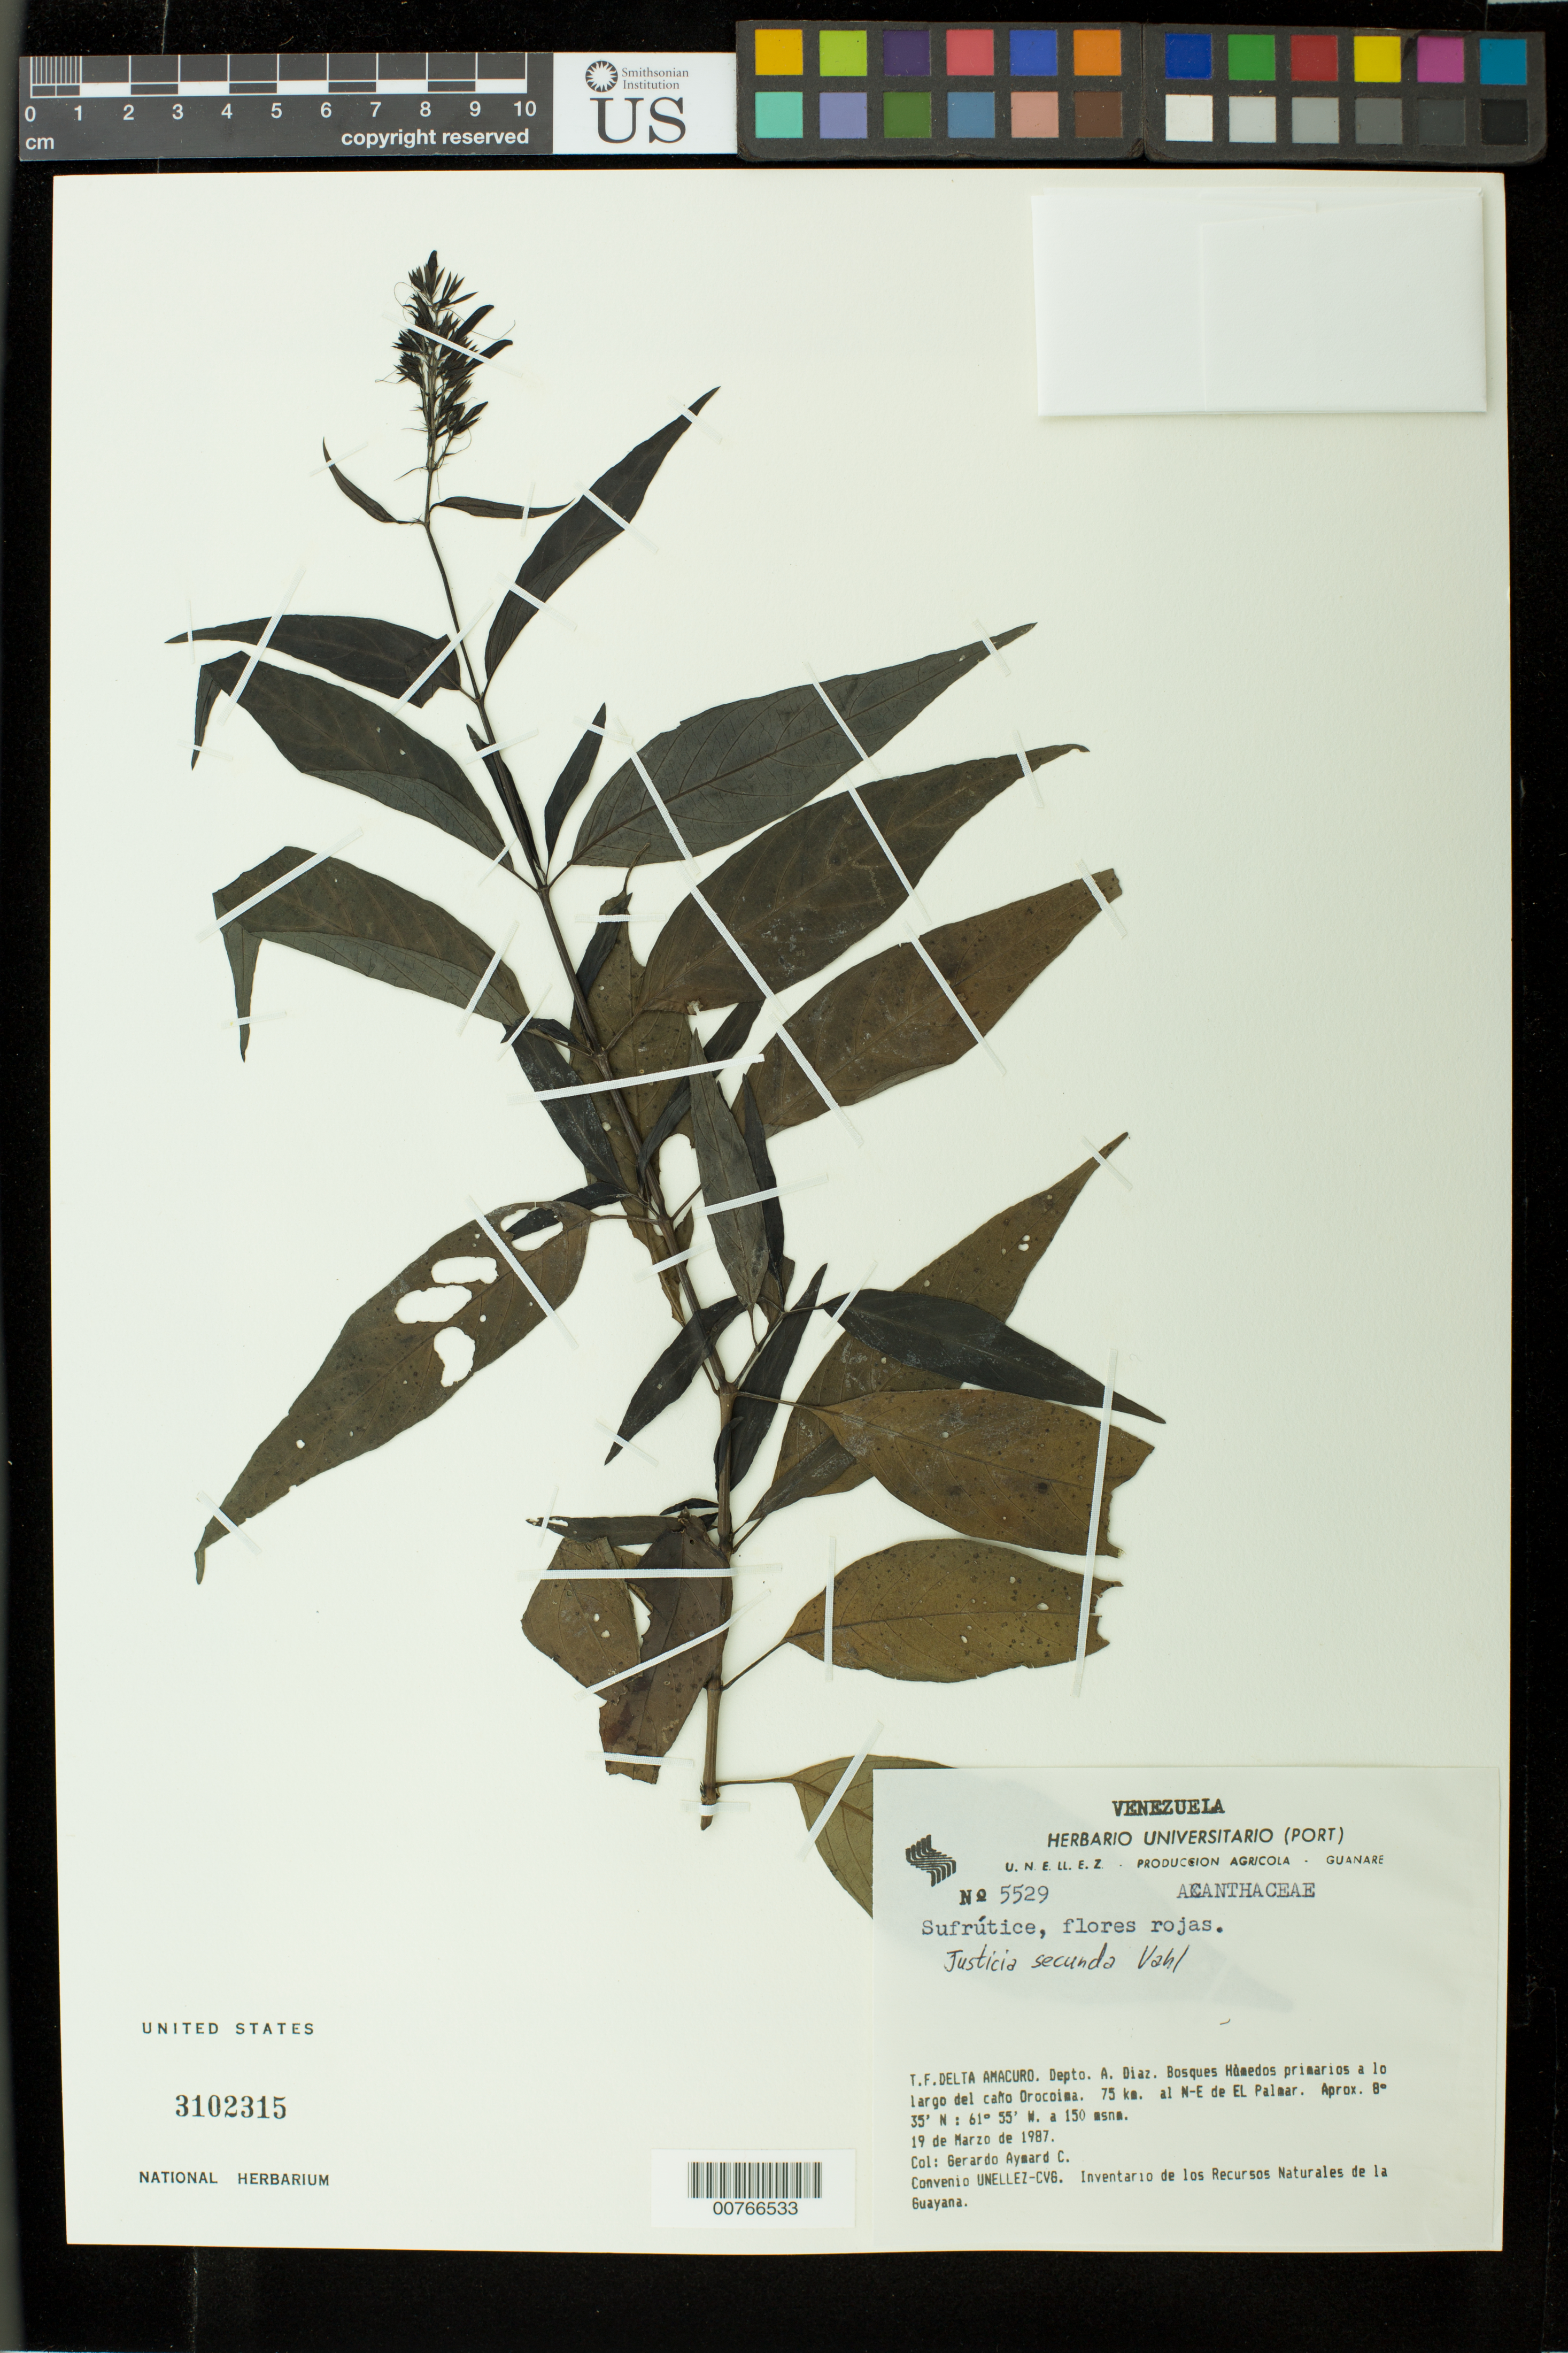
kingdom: Plantae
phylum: Tracheophyta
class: Magnoliopsida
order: Lamiales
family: Acanthaceae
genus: Justicia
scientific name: Justicia secunda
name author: Vahl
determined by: Wasshausen, Dieter C., (BOT), Smithsonian Institution - National Museum of Natural History (UNITED STATES)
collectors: G. A. Aymard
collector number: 5529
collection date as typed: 19-Mar-87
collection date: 1987-03-19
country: Venezuela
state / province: Delta Amacuro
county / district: Antonio Díaz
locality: Caño Orocoima, 75 km al NE de El Palmar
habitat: Bosques húmedos primarios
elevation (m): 150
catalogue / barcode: US 3102315